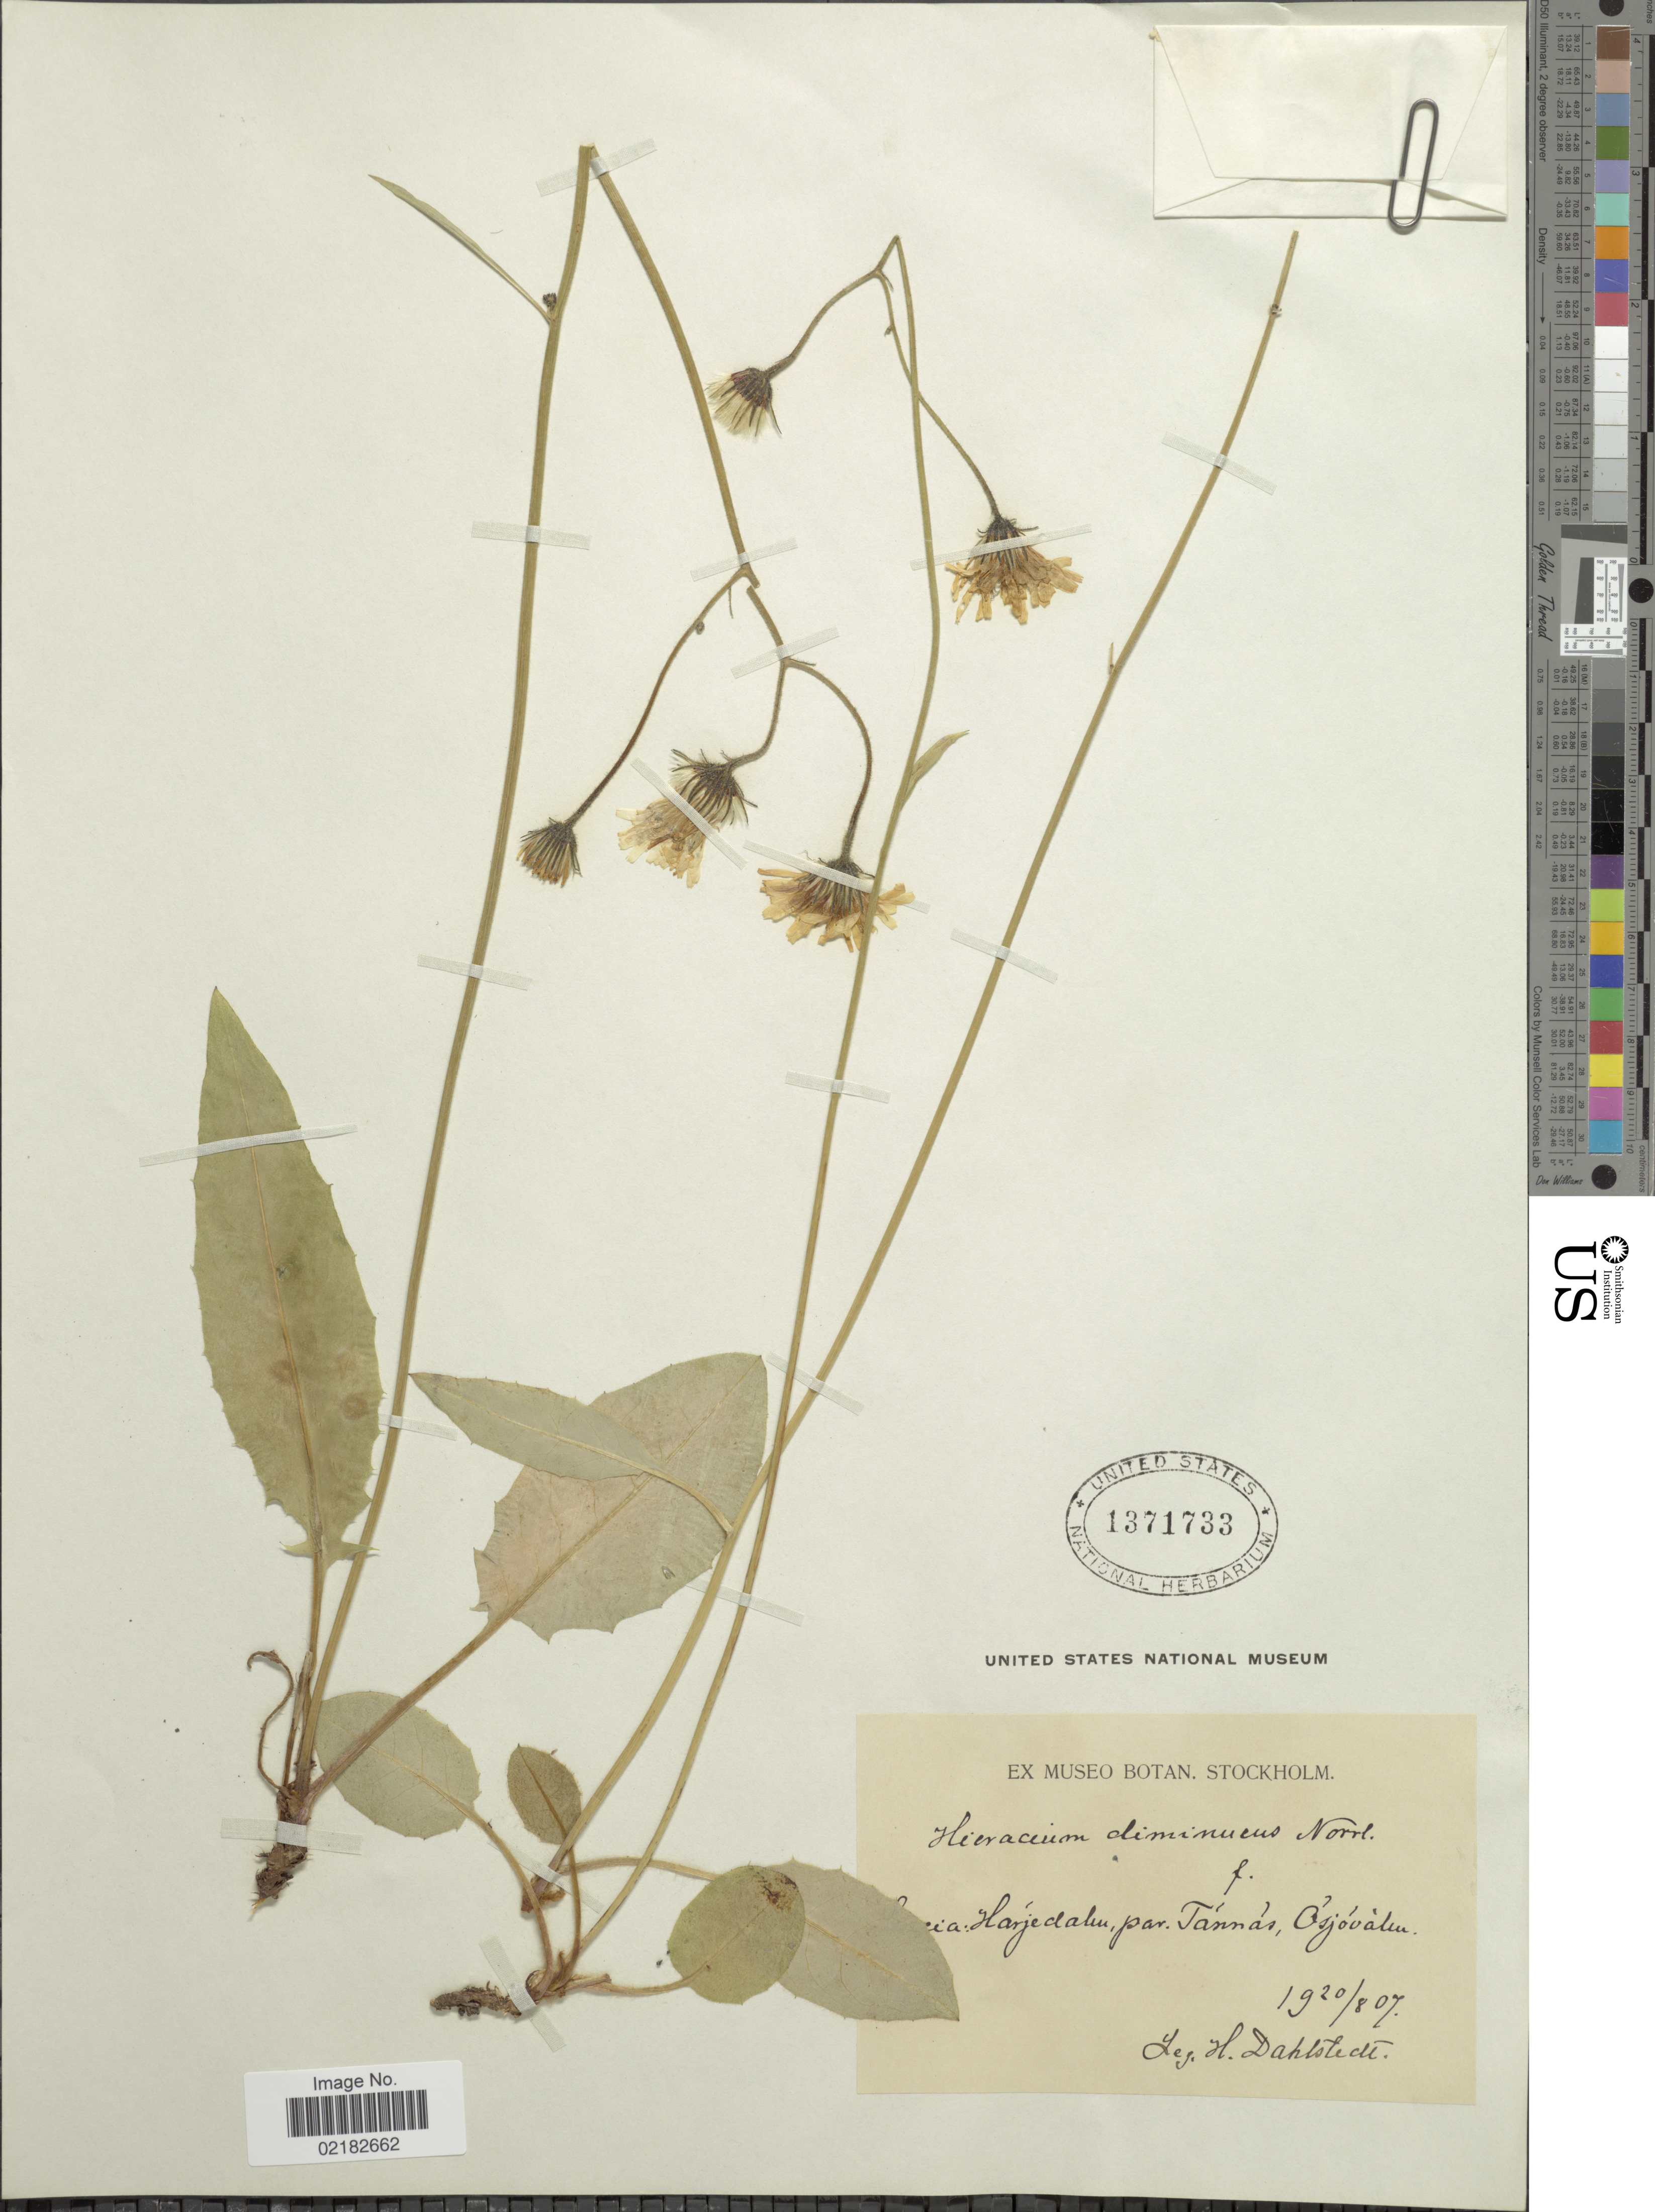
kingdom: Plantae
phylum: Tracheophyta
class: Magnoliopsida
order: Asterales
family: Asteraceae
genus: Hieracium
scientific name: Hieracium diminuens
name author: (Norrlin) Norrlin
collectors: H. G. Dahlstedt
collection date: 1907-08-20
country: Sweden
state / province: Jamtland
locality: [illegible text]: Harjedalen par. Tannas, Osjovalen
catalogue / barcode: US 1371733